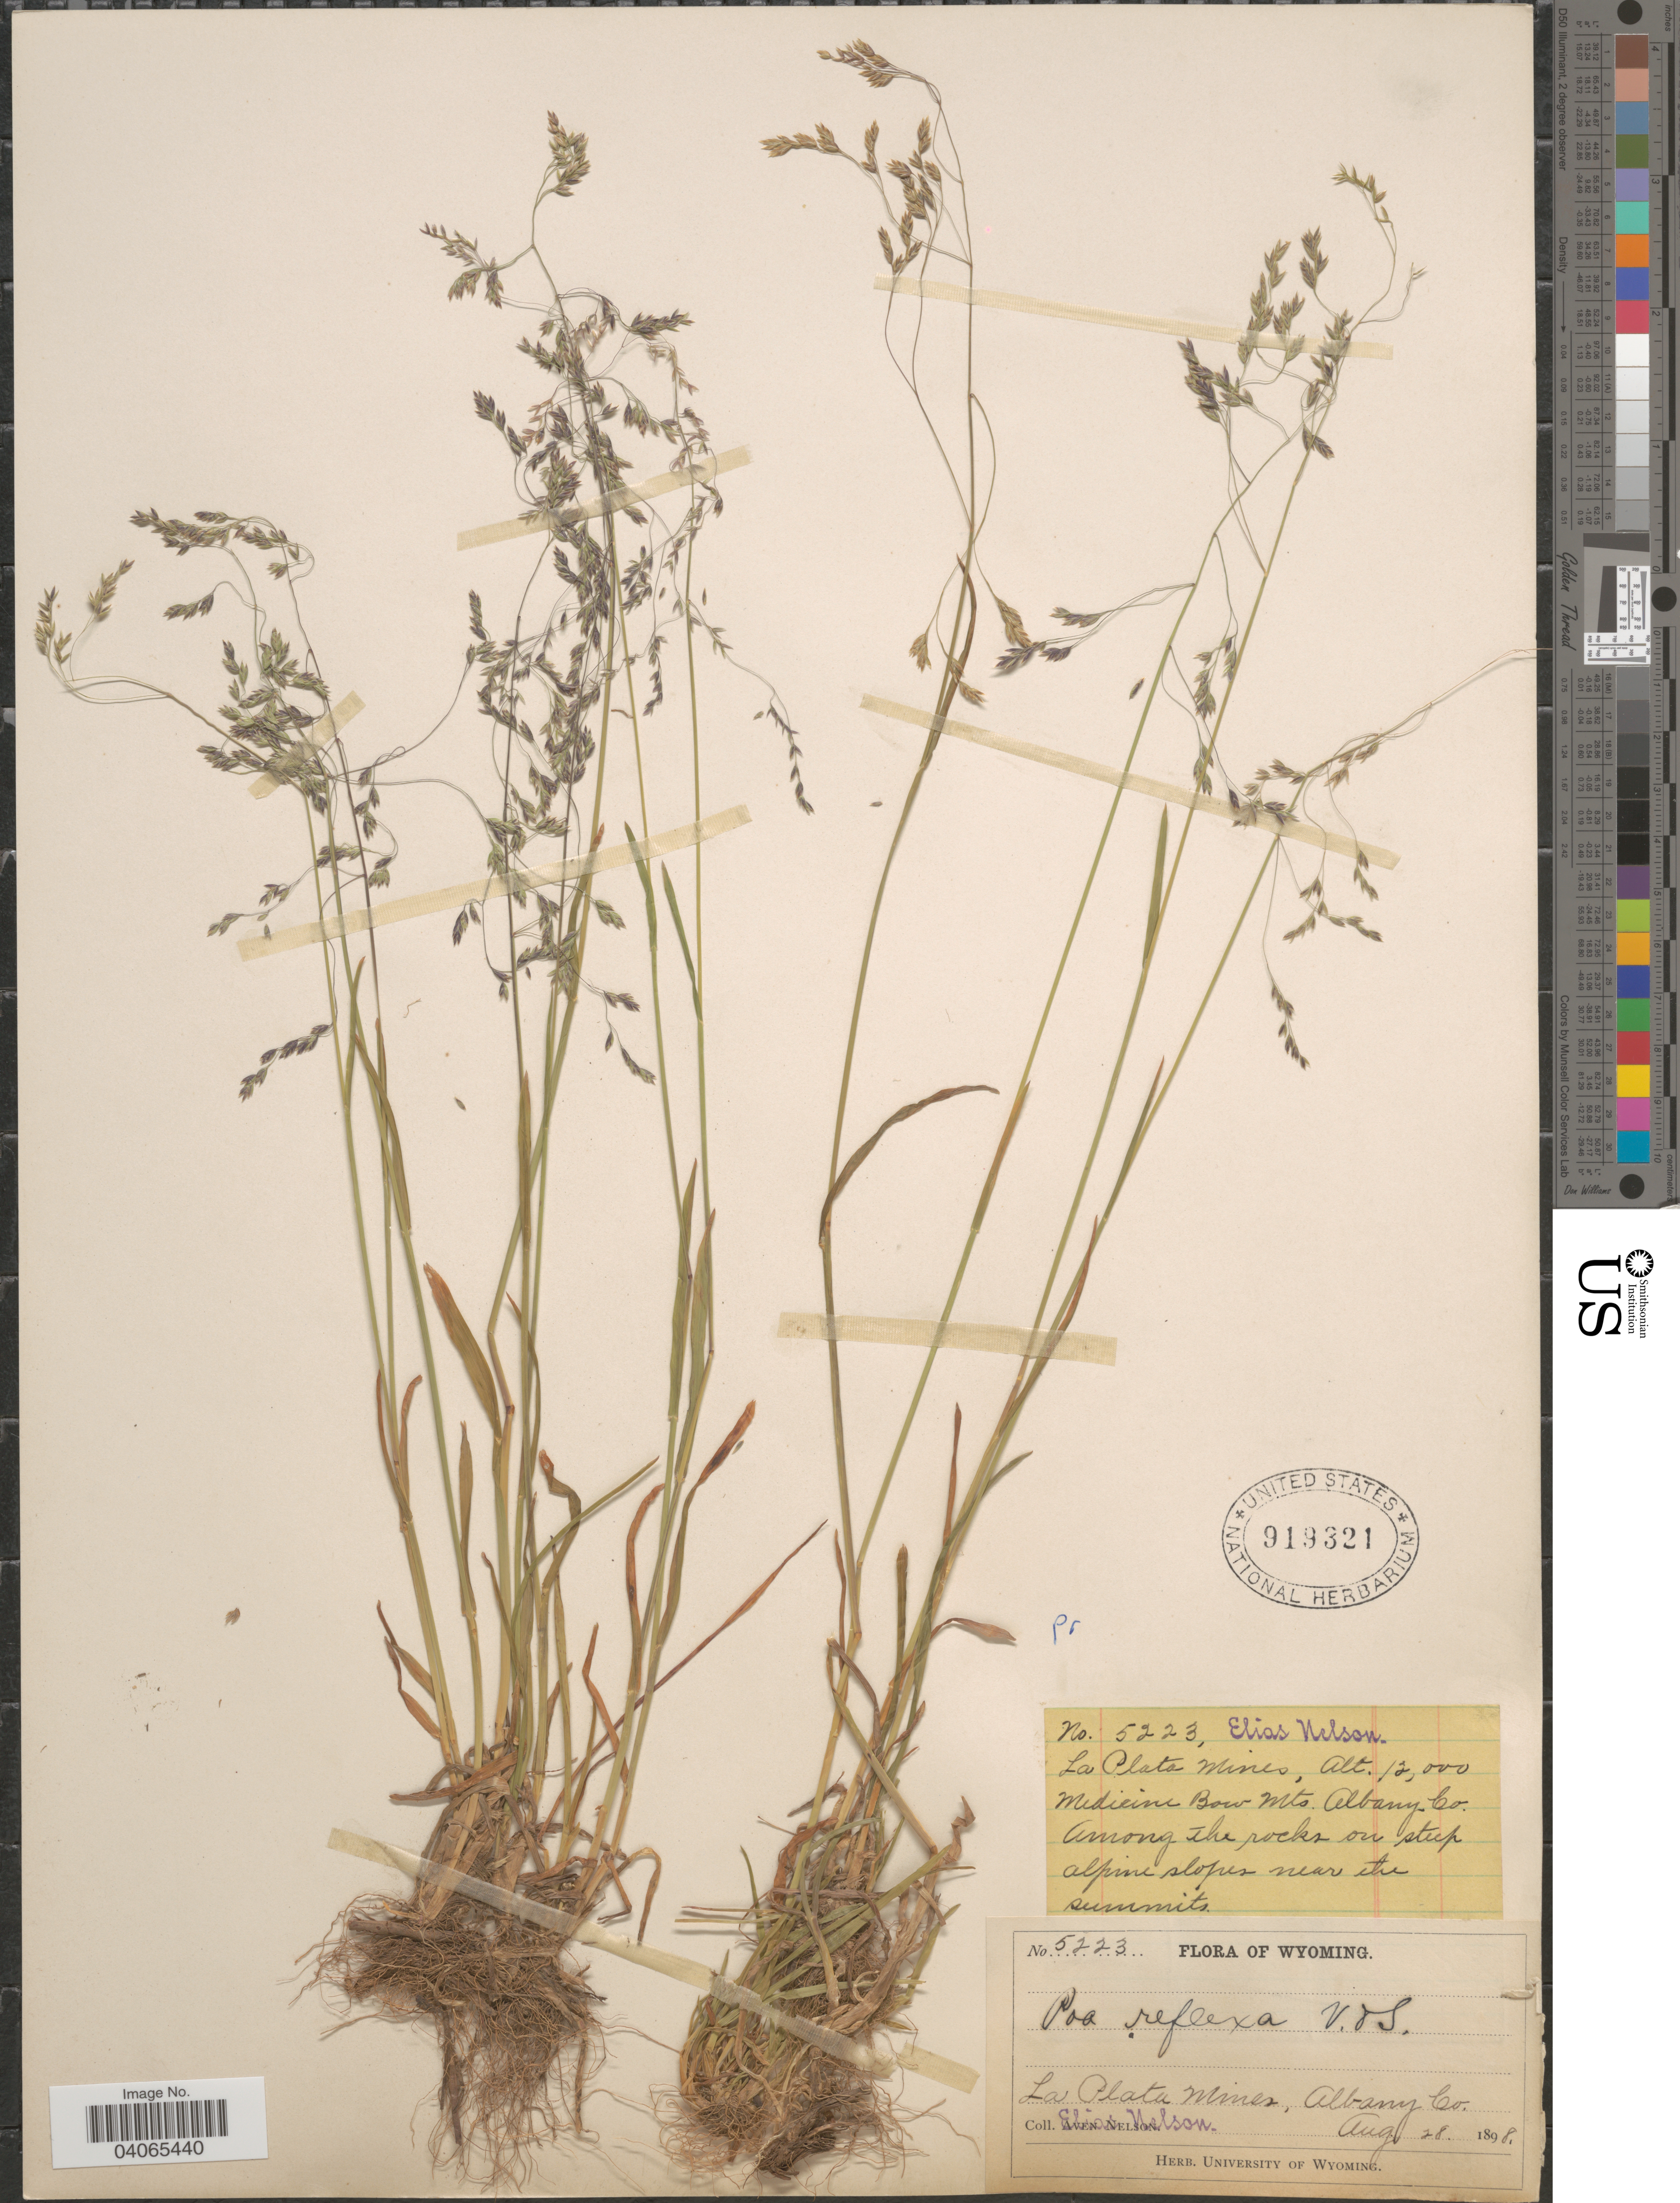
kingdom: Plantae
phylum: Tracheophyta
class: Liliopsida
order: Poales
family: Poaceae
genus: Poa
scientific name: Poa reflexa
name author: Vasey & Scribn.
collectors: E. Nelson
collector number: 5223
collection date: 1898-08-28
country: United States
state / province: Wyoming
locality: La Plata Mines. Medicine Bow Mts. Albany Co. Among the rocks on steep alpine slopes near the summits.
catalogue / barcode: US 919321